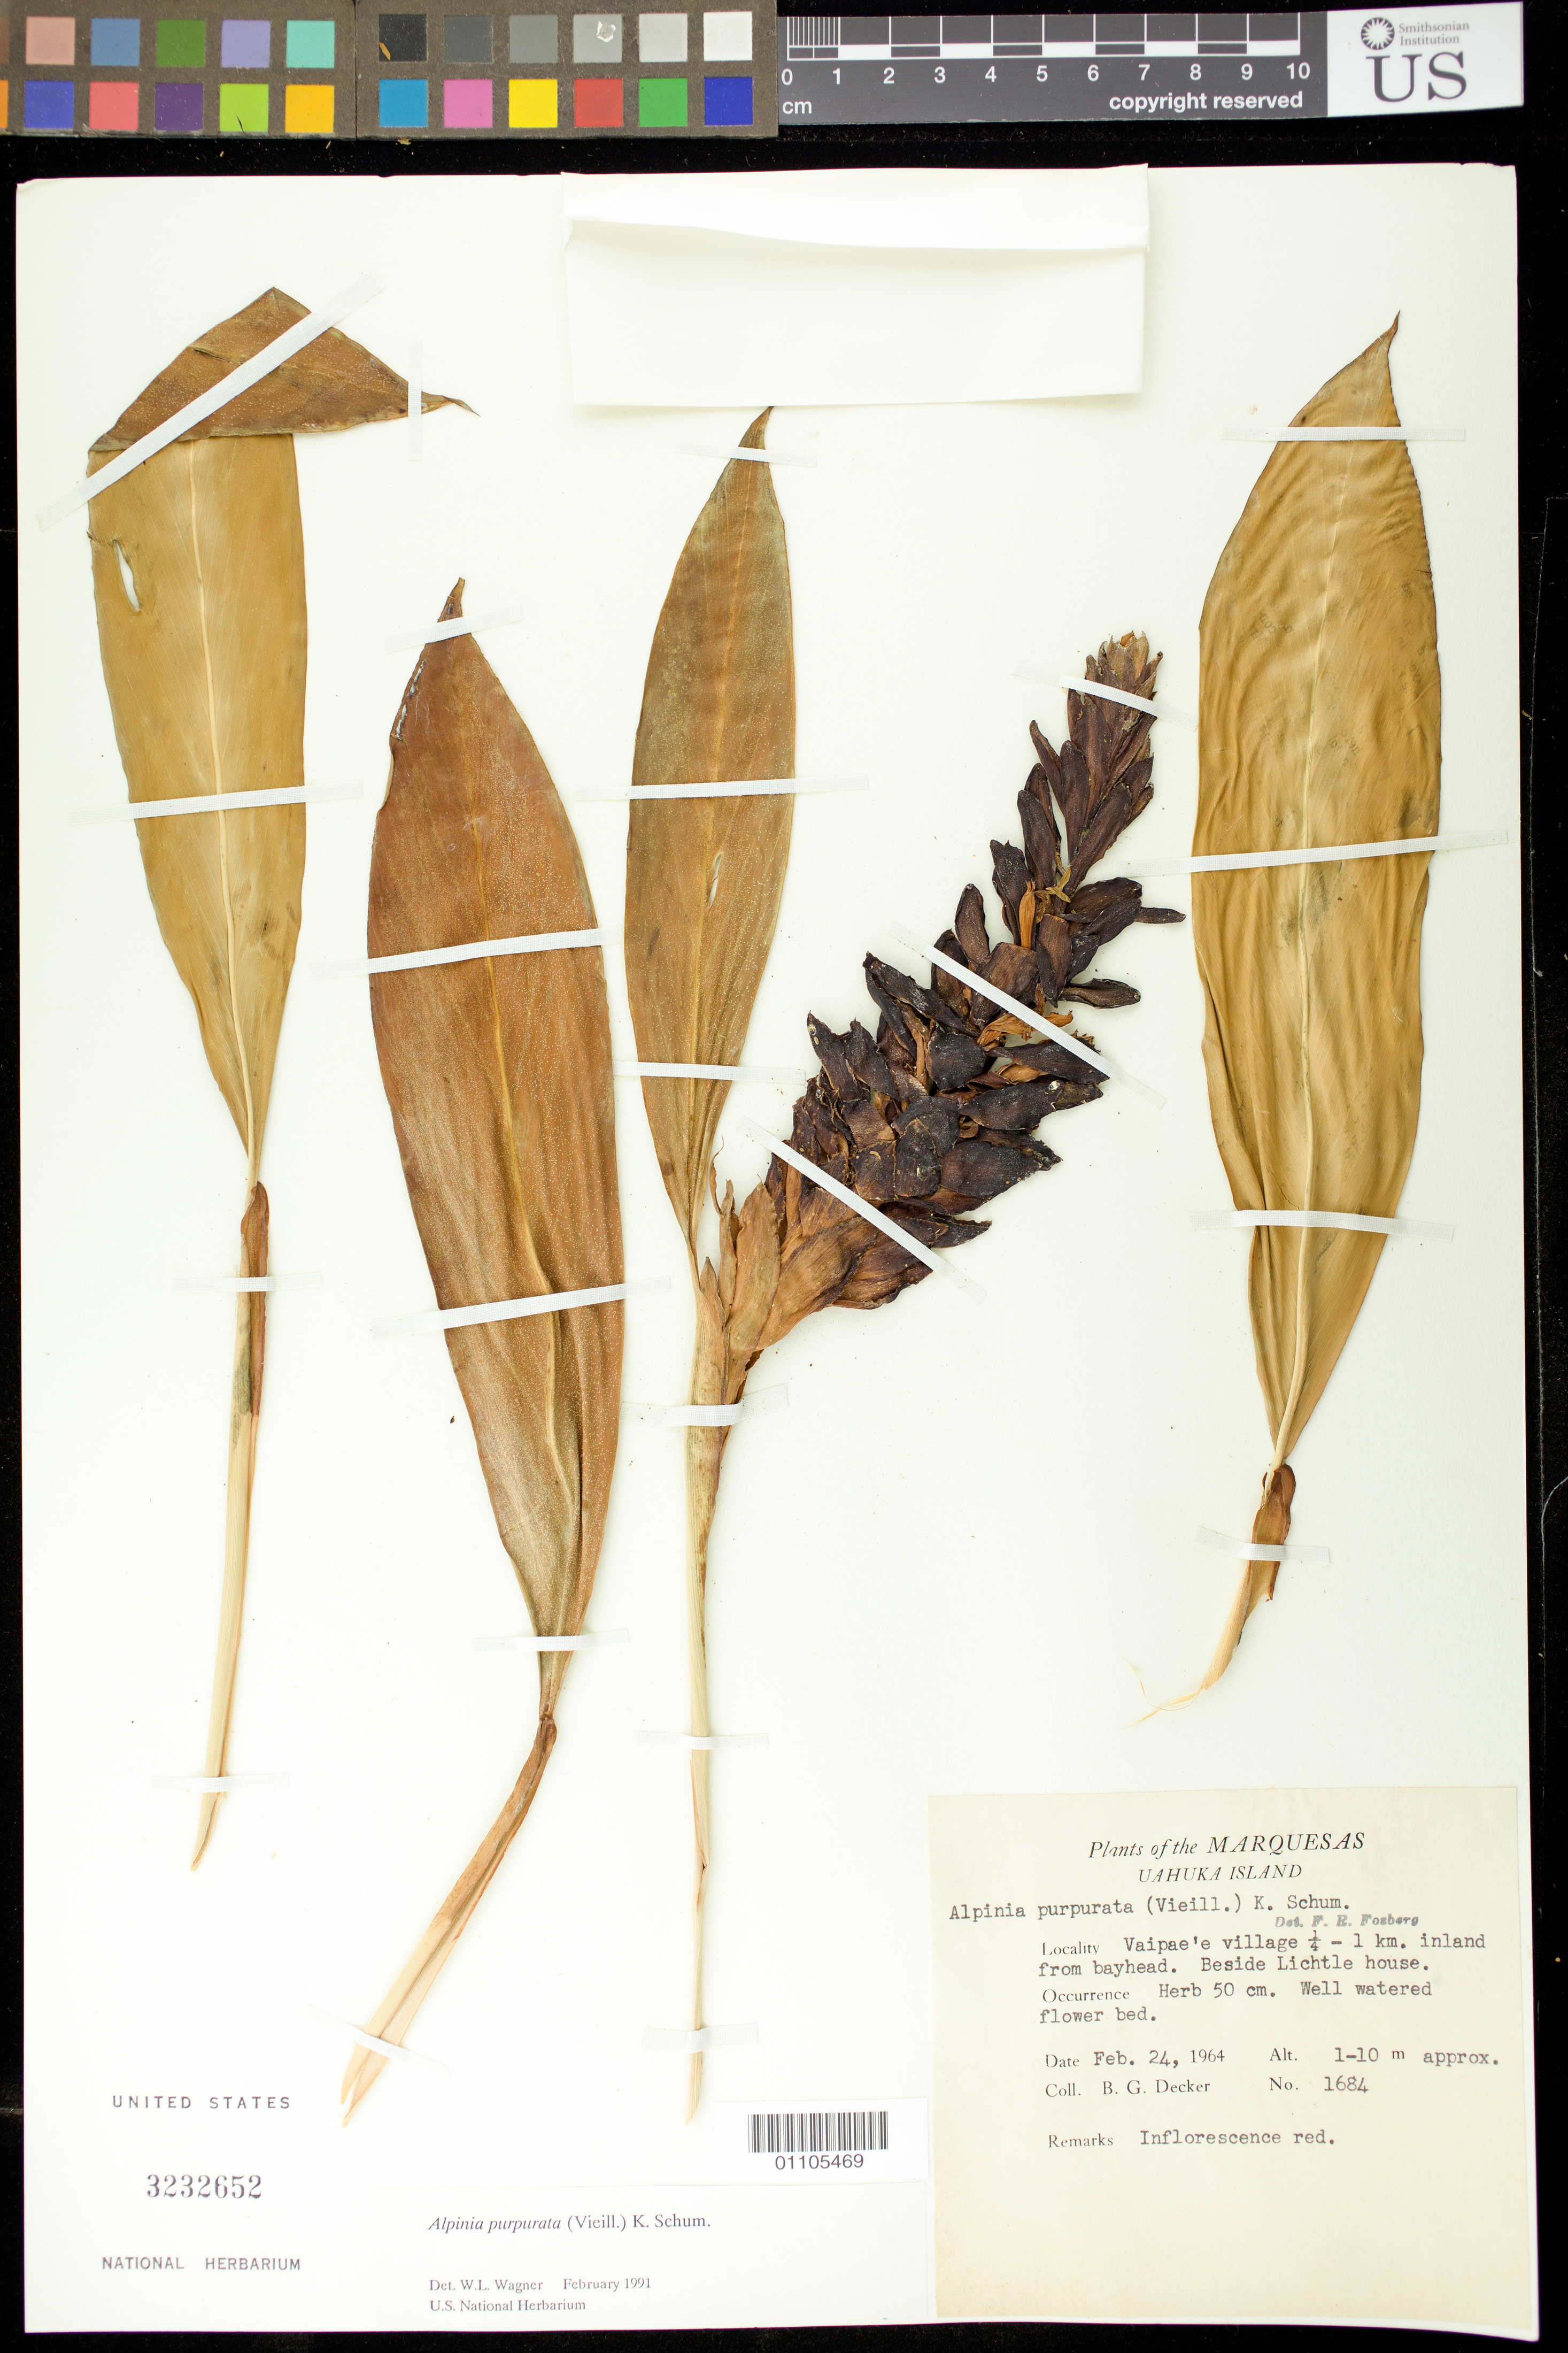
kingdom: Plantae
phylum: Tracheophyta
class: Liliopsida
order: Zingiberales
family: Zingiberaceae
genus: Alpinia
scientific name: Alpinia purpurata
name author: (Veill.) K. Schum.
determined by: Wagner, W. L., (BOT), Smithsonian Institution - National Museum of Natural History (UNITED STATES)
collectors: B. G. Decker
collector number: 1684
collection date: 1964-02-24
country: French Polynesia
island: Ua Huka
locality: Vaipae'e village, 0.25-1 km inland from bayhead, beside Lichtle house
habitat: Well-watered flower bed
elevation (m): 1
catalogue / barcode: US 3232652